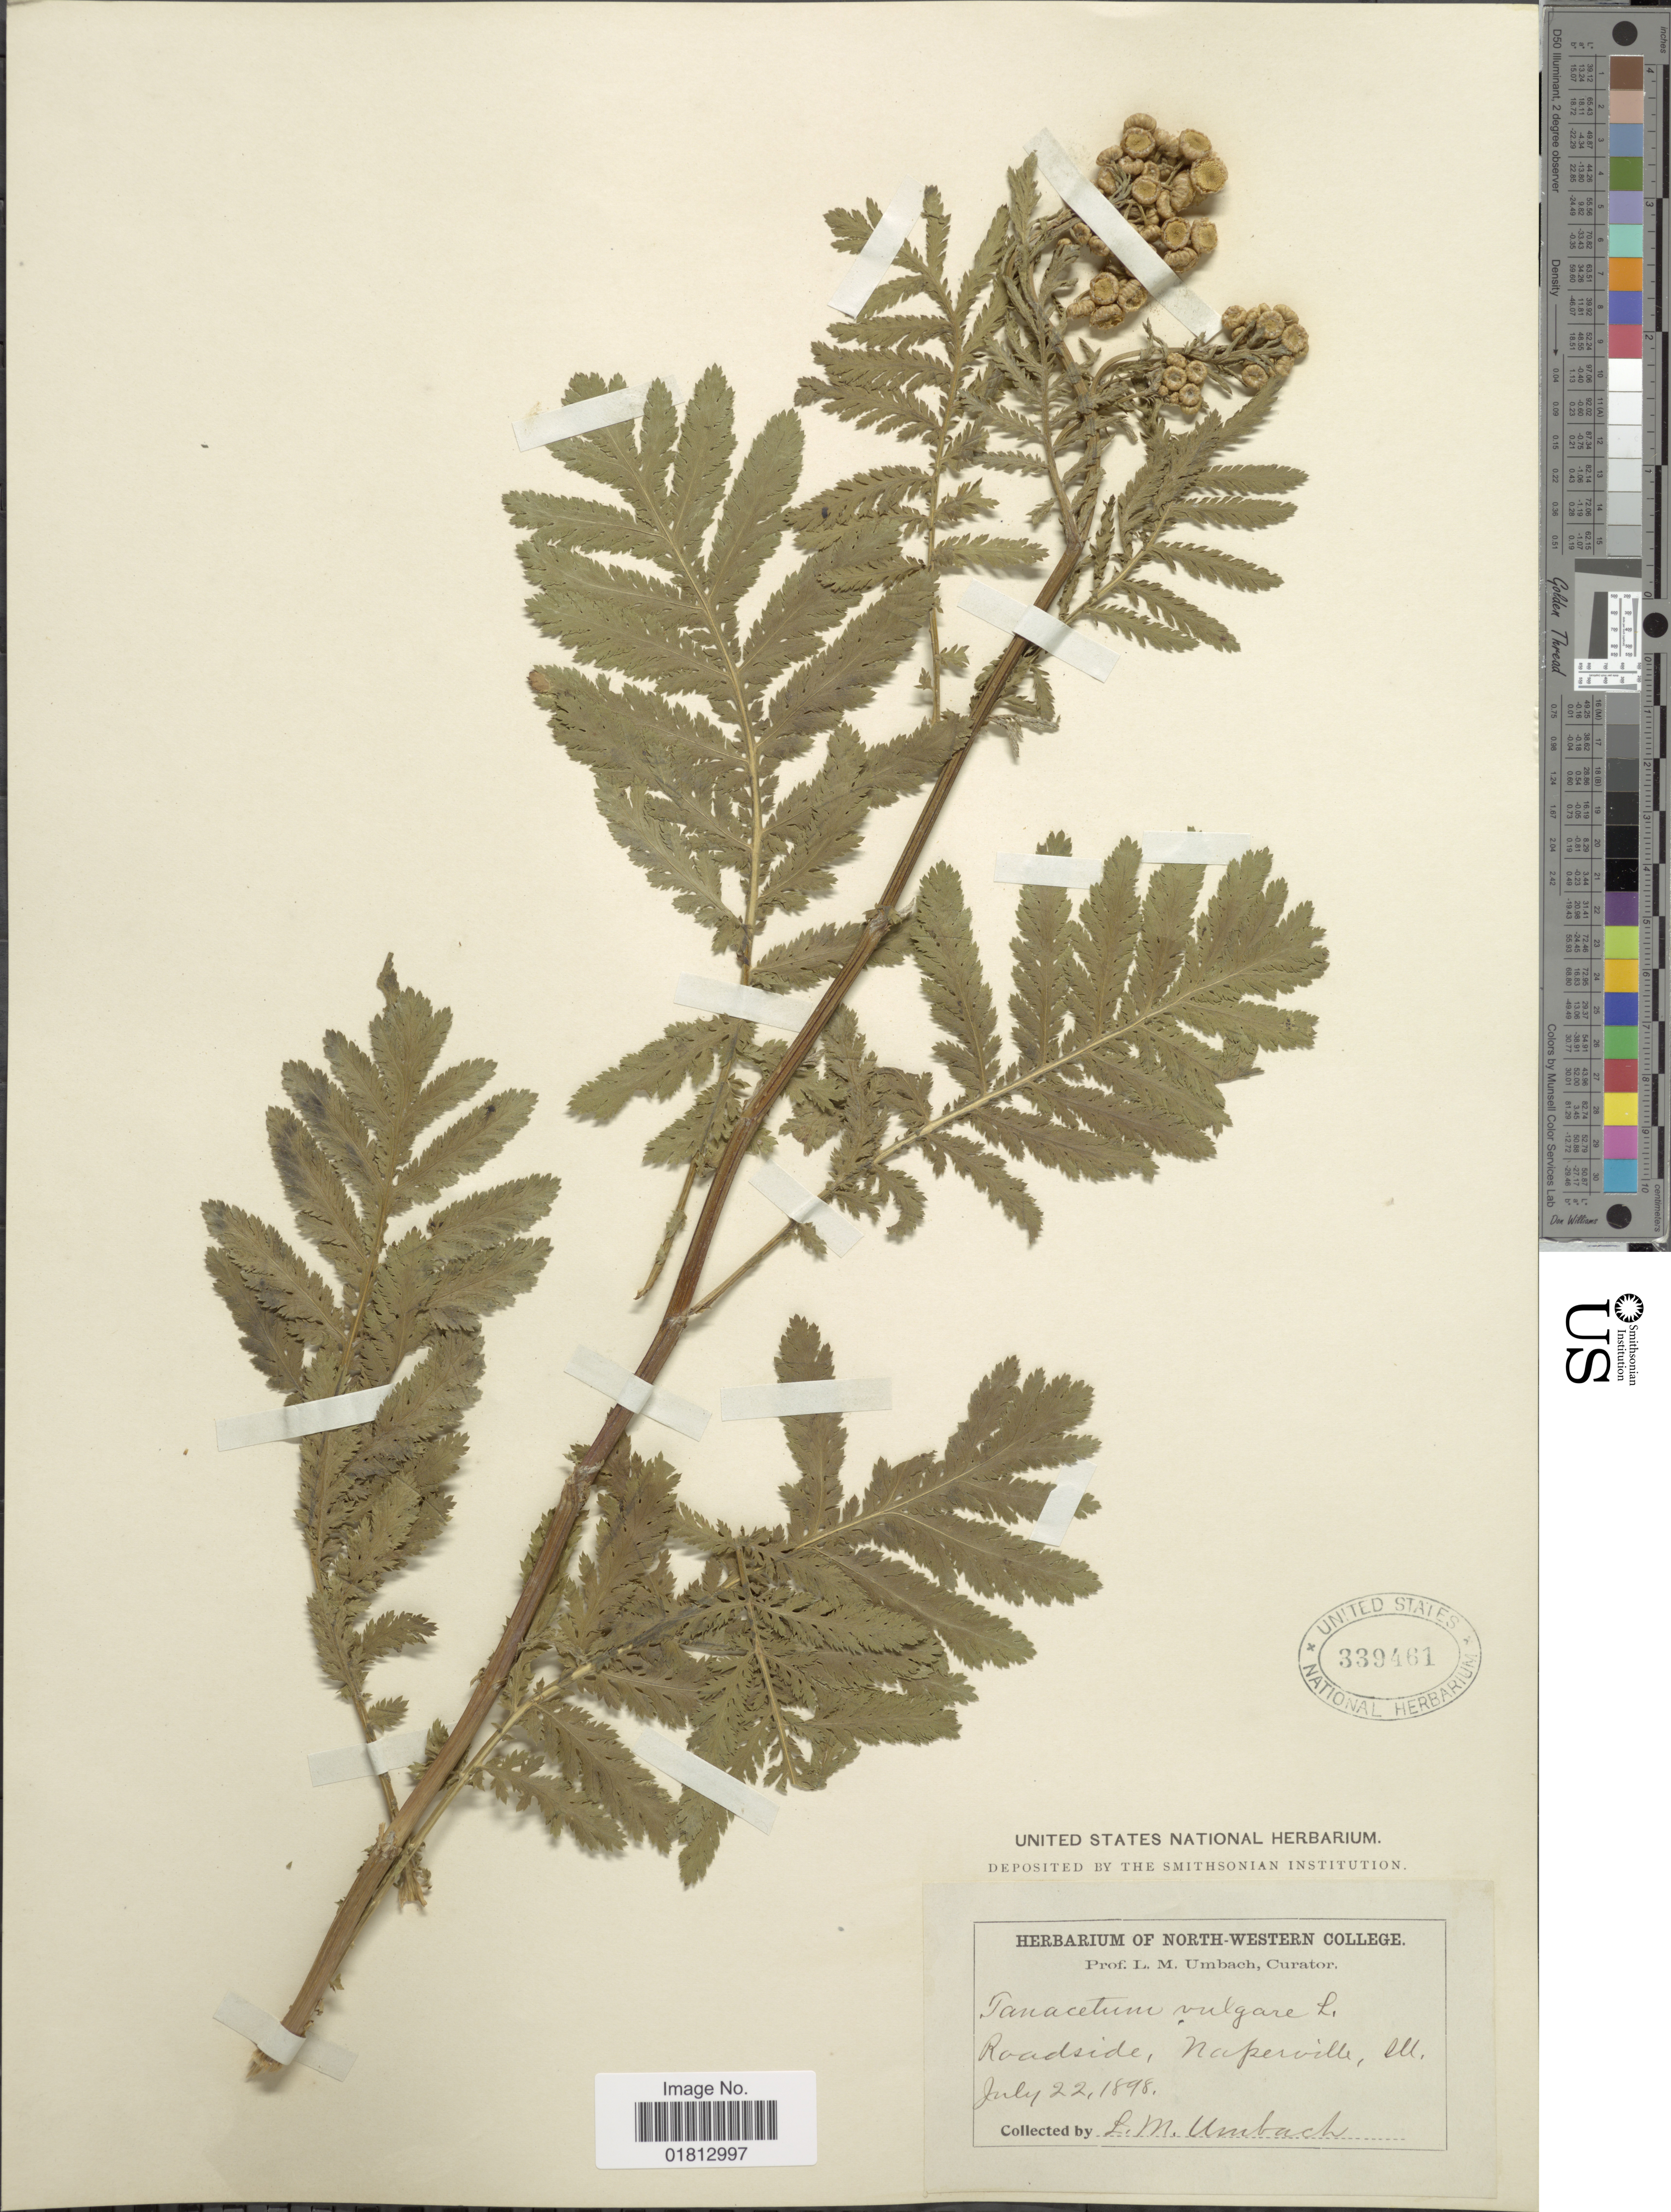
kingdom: Plantae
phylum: Tracheophyta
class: Magnoliopsida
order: Asterales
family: Asteraceae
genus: Tanacetum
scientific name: Tanacetum vulgare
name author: L.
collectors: L. M. Umbach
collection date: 1898-07-22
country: United States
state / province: Illinois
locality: Roadside, Naperville, Ill. North-Western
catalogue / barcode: US 339461